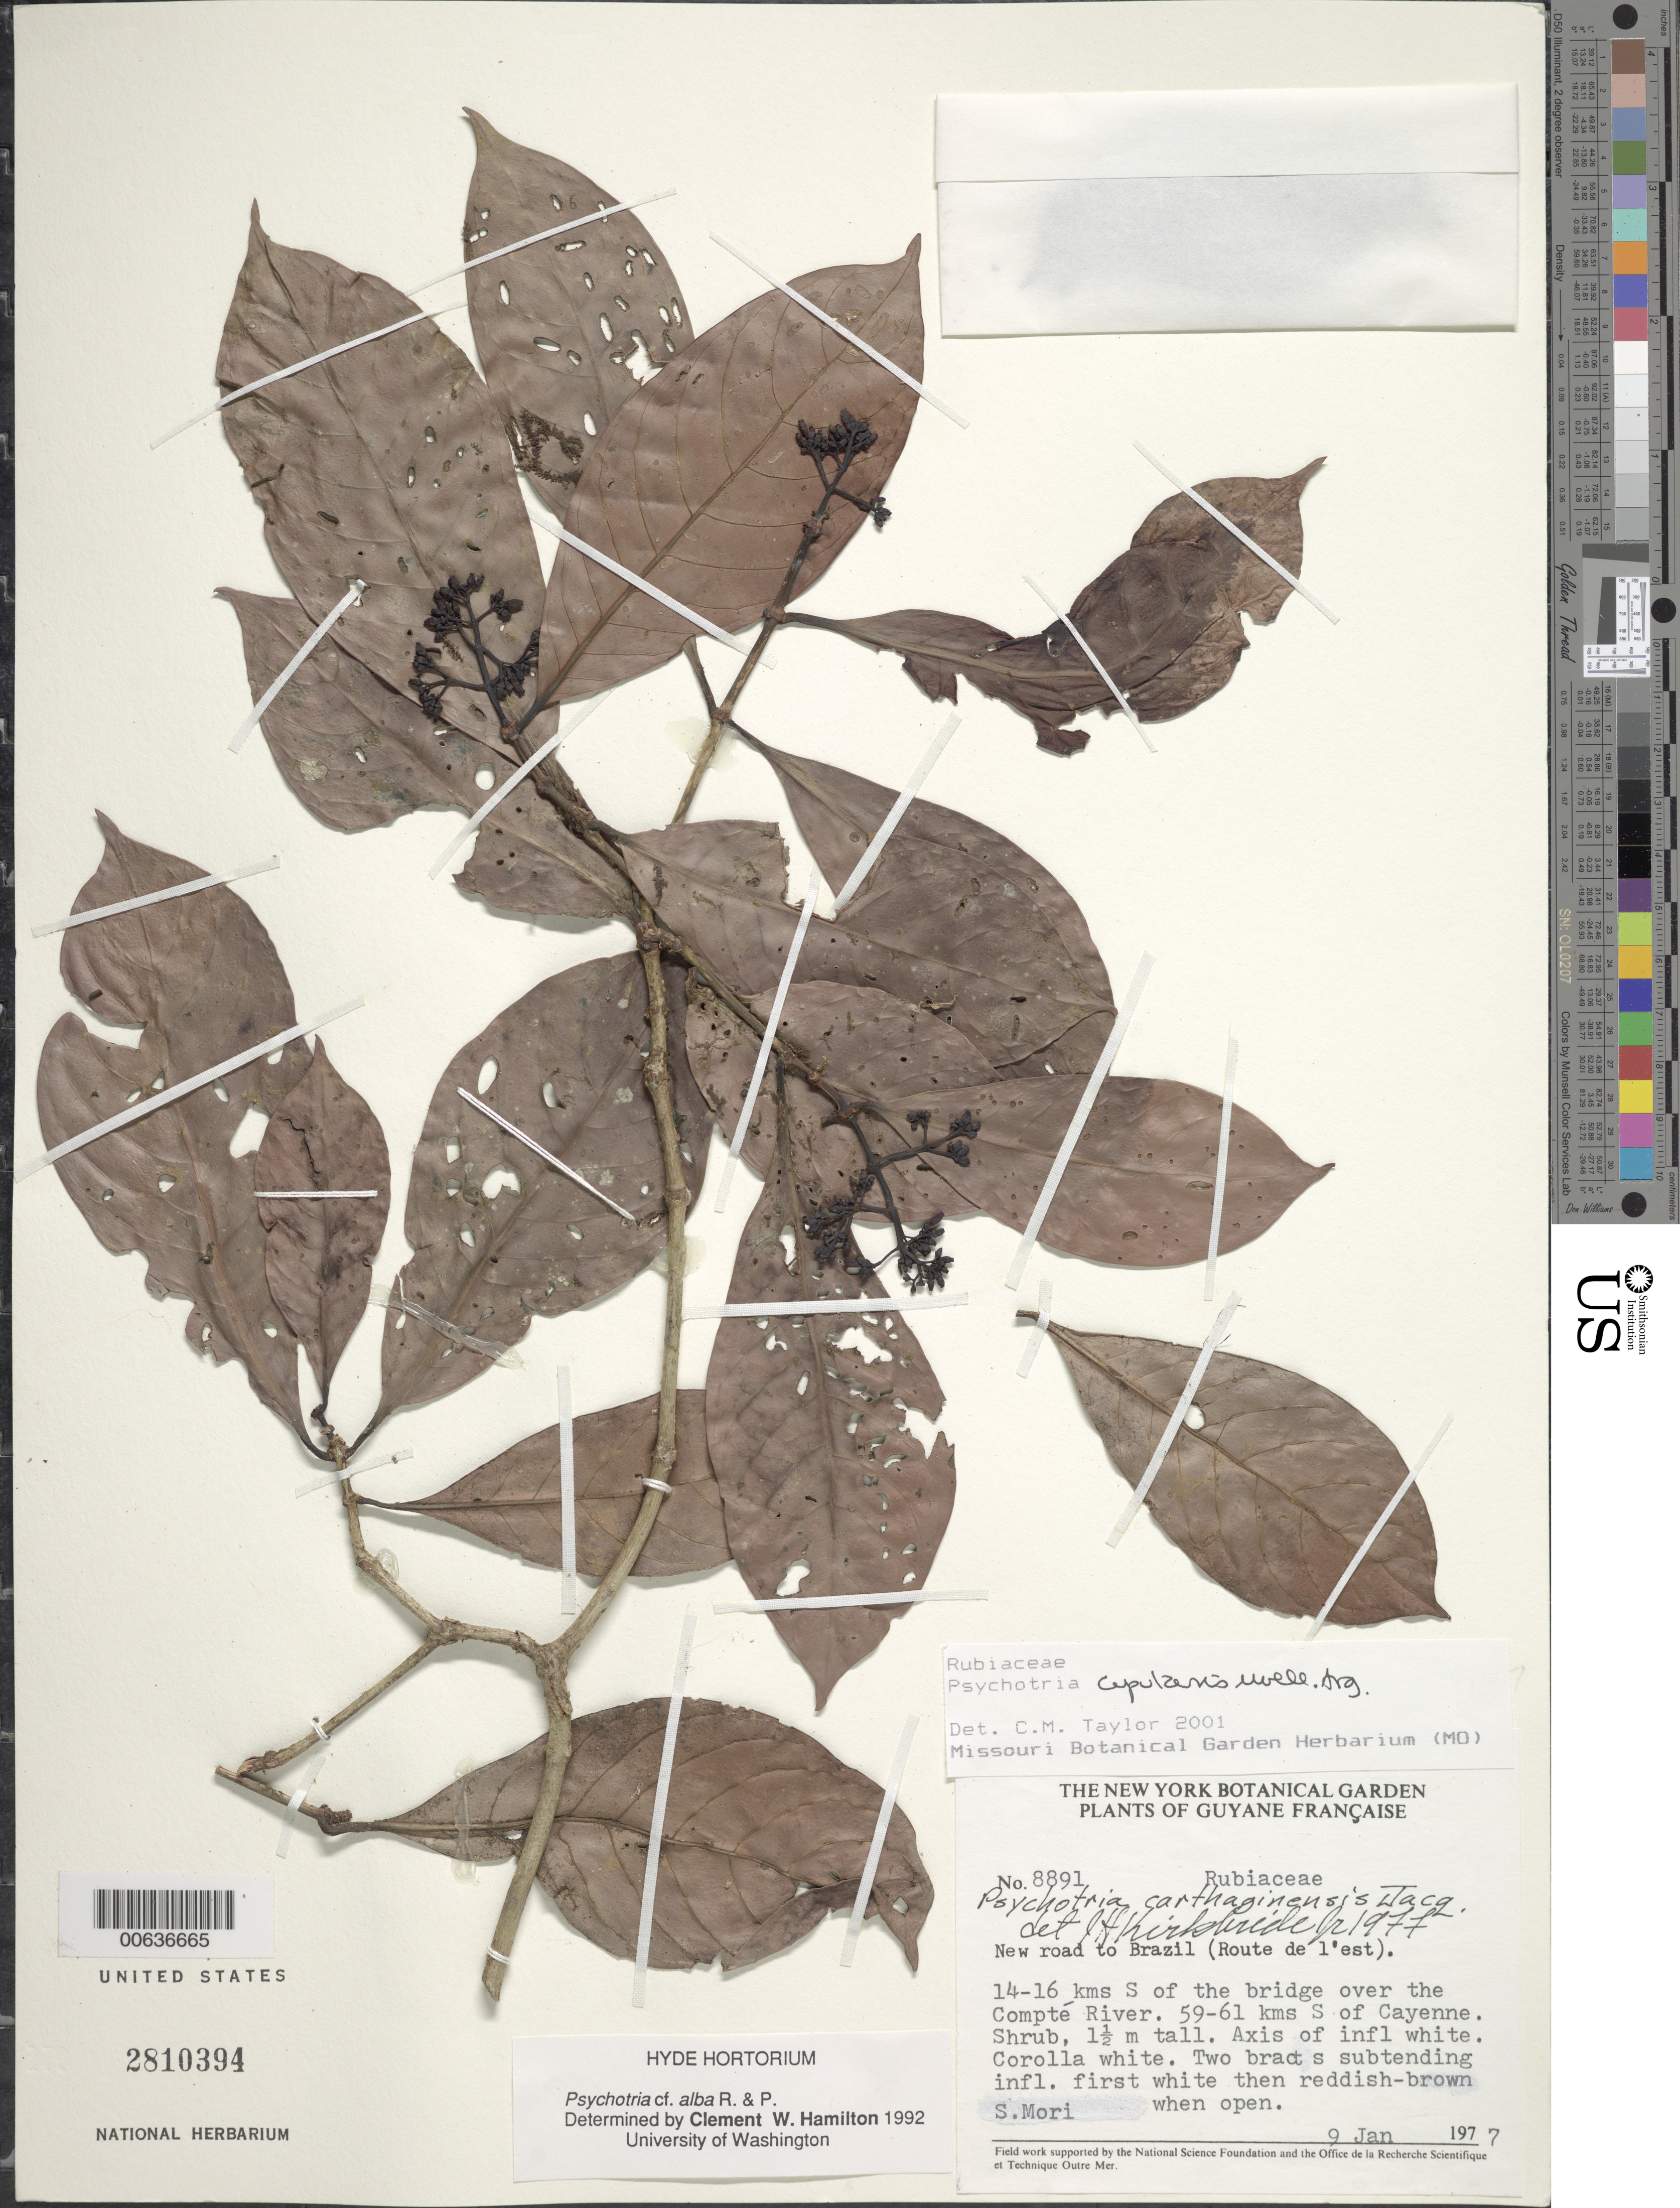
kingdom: Plantae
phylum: Tracheophyta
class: Magnoliopsida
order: Gentianales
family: Rubiaceae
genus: Psychotria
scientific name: Psychotria cupularis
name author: (Müll. Arg.) Standl.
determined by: Taylor, Charlotte M.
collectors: S. Mori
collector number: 8891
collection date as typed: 9-Jan-77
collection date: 1977-01-09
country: French Guiana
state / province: Cayenne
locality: Cayenne, 59-61 km S of, on new road to Brazil (Route de l'est), 14-16 km S of Compté River bridge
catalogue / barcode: US 2810394